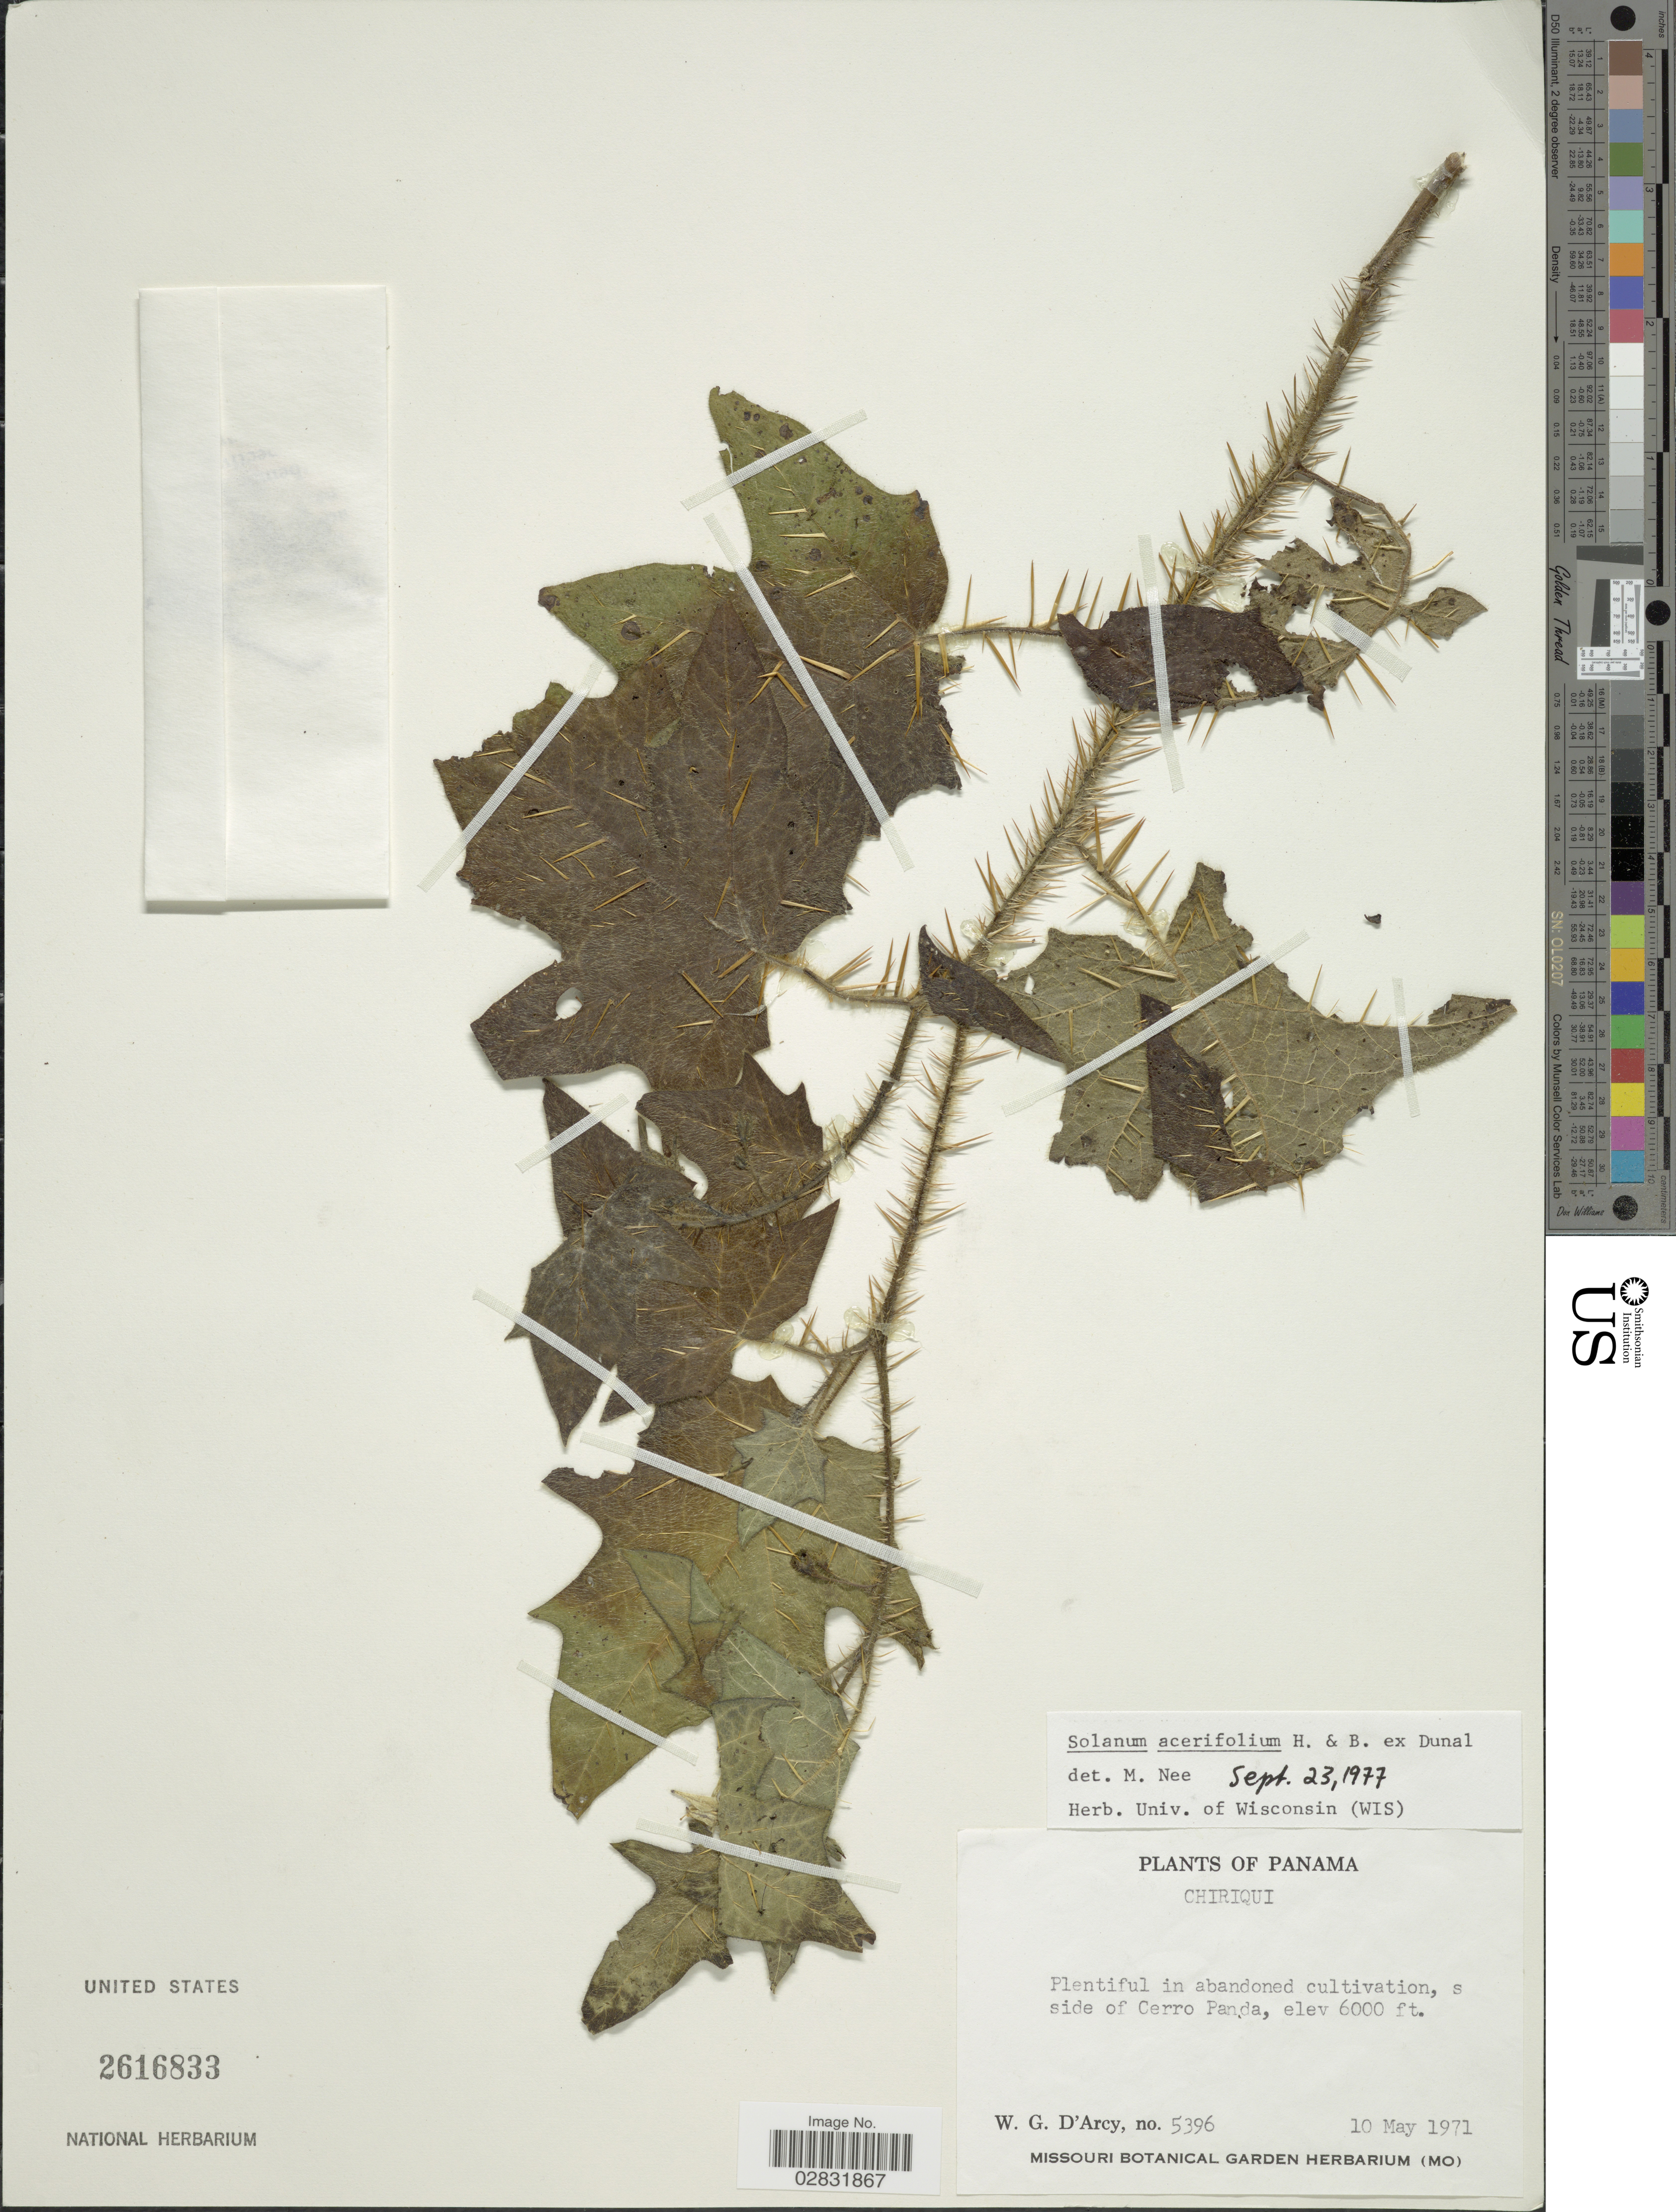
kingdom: Plantae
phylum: Tracheophyta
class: Magnoliopsida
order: Solanales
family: Solanaceae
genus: Solanum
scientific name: Solanum acerifolium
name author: Humb. & Bonpl. ex Dunal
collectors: W. G. D'Arcy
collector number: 5396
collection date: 1971-05-10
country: Panama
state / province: Chiriqui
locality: S side of Cerro Panda.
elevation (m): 1829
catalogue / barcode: US 2616833